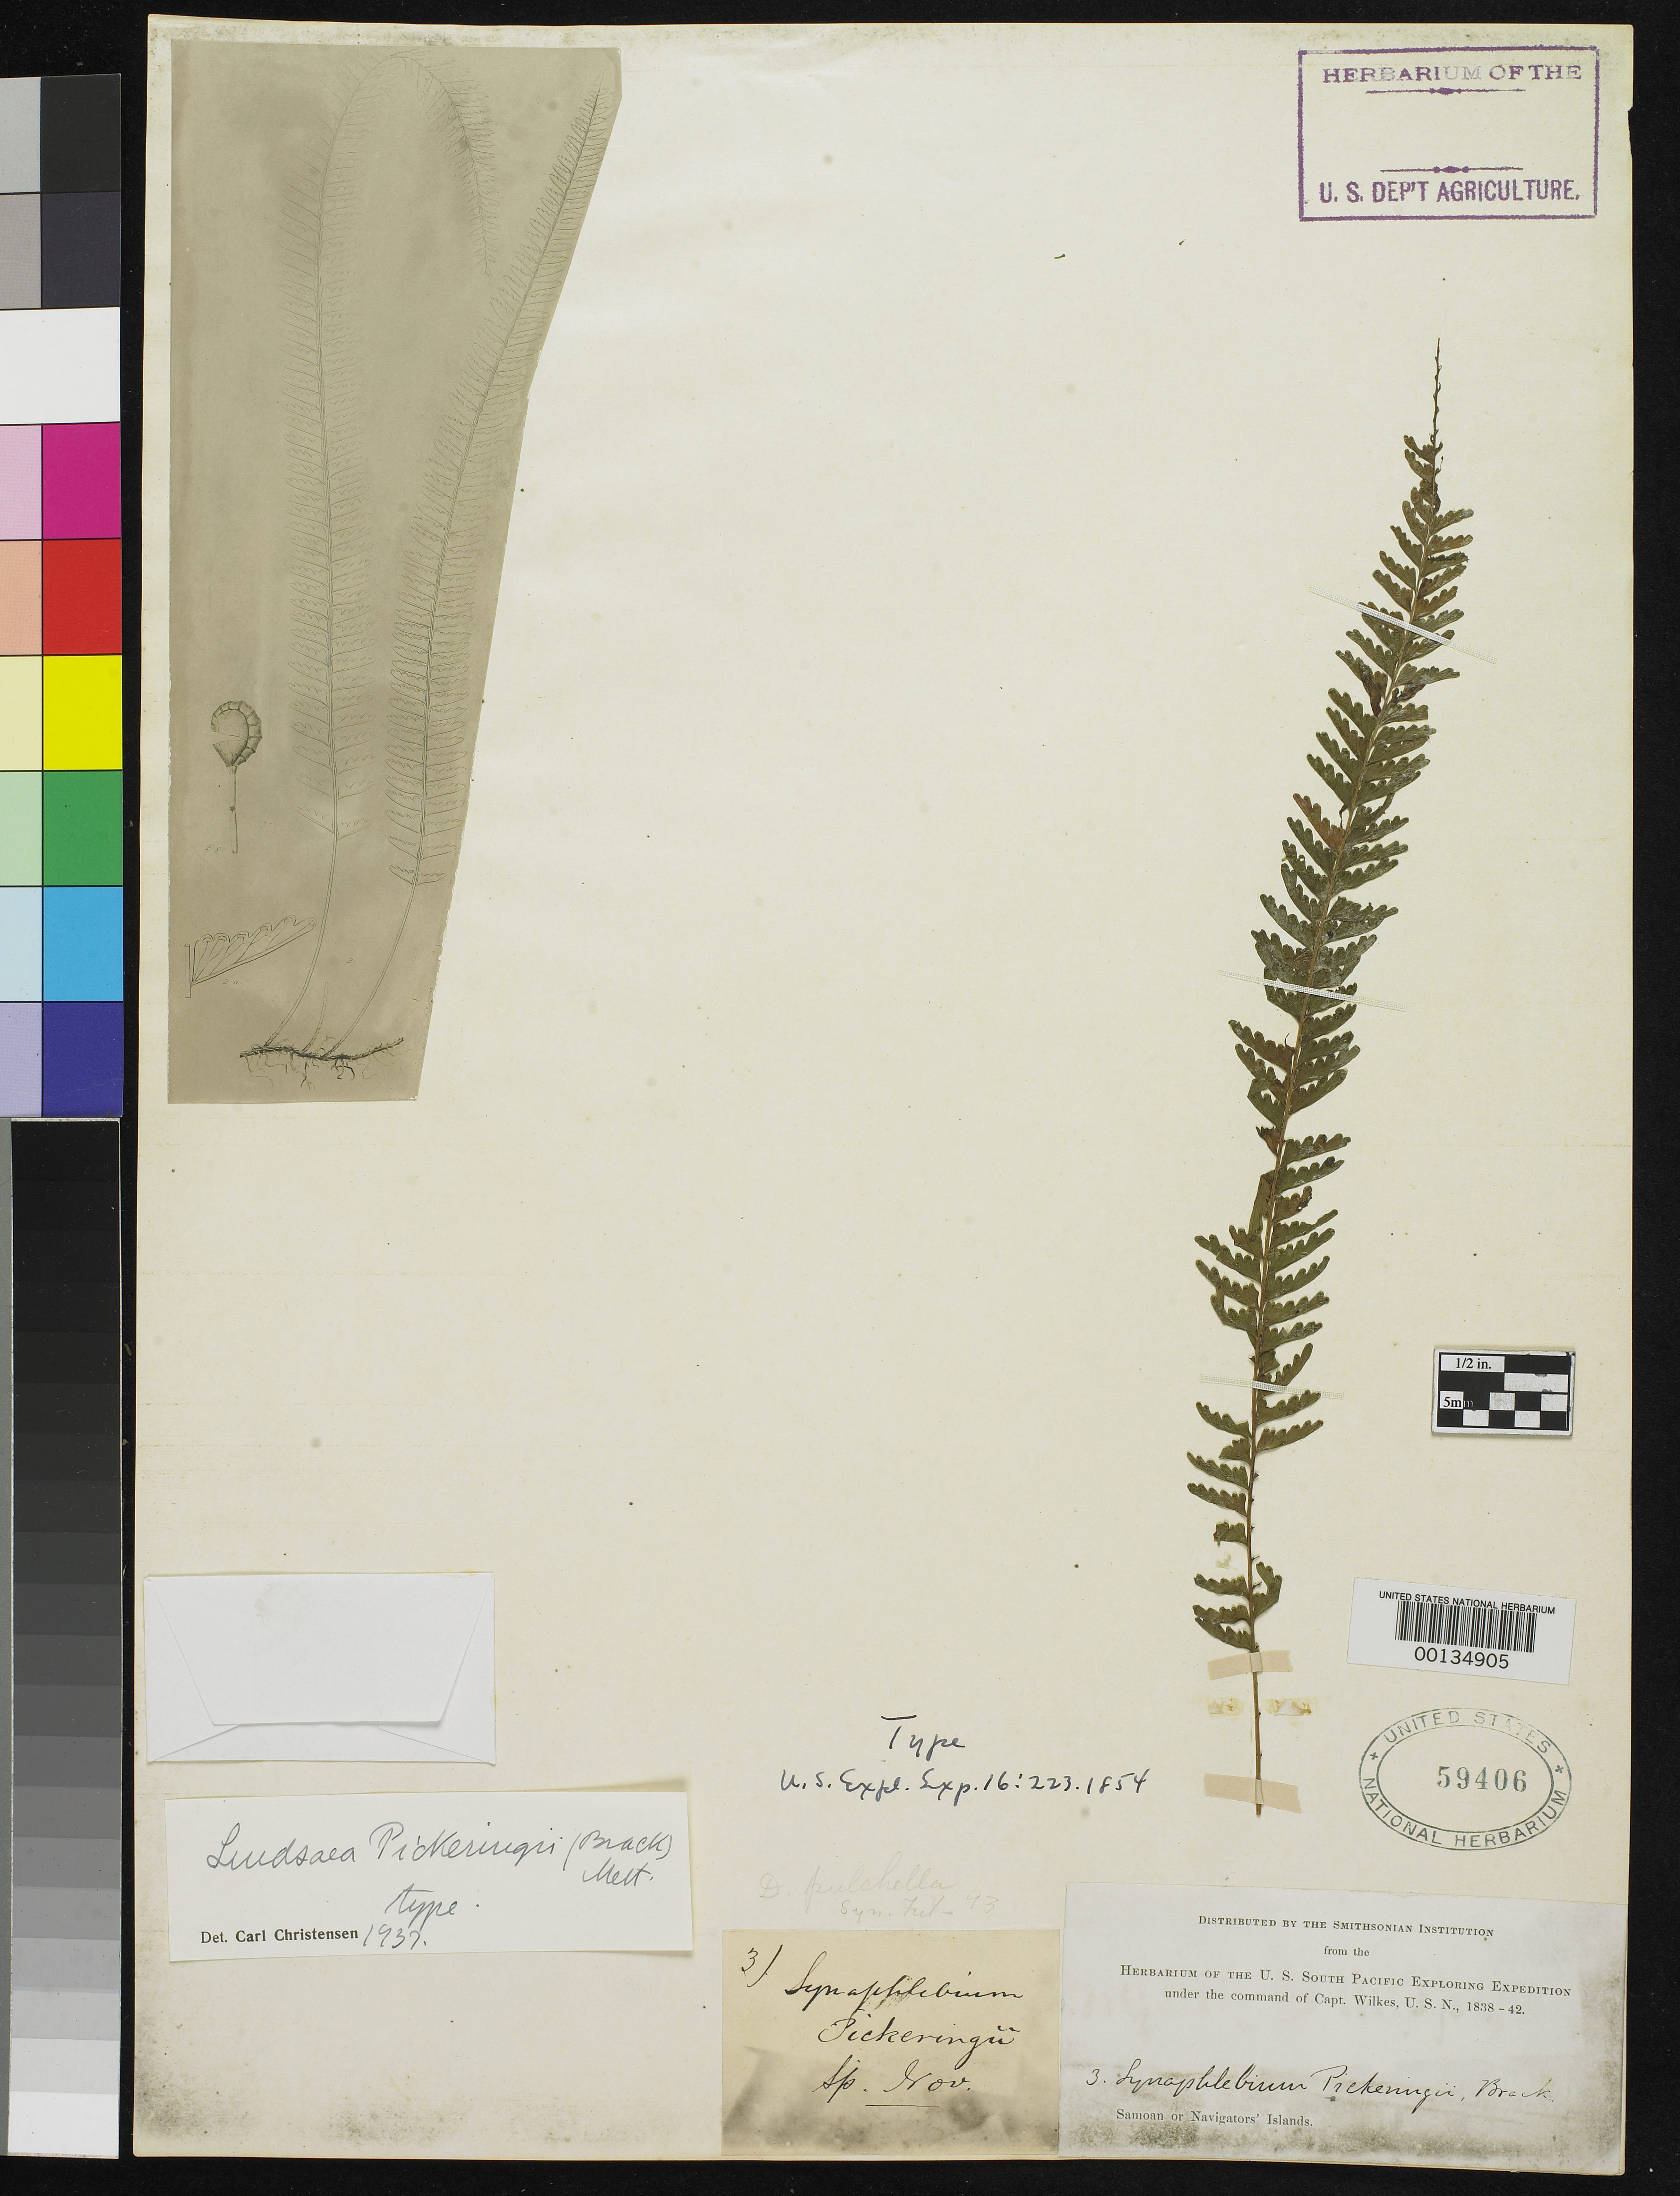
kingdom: Plantae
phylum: Tracheophyta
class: Polypodiopsida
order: Polypodiales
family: Lindsaeaceae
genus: Synaphlebium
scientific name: Synaphlebium pickeringii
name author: Brack. in Wilkes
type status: Holotype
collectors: Wilkes Explor. Exped.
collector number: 3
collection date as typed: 1838 to -- --- 1842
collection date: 1838/1842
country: American Samoa / Samoa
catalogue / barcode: US 59406